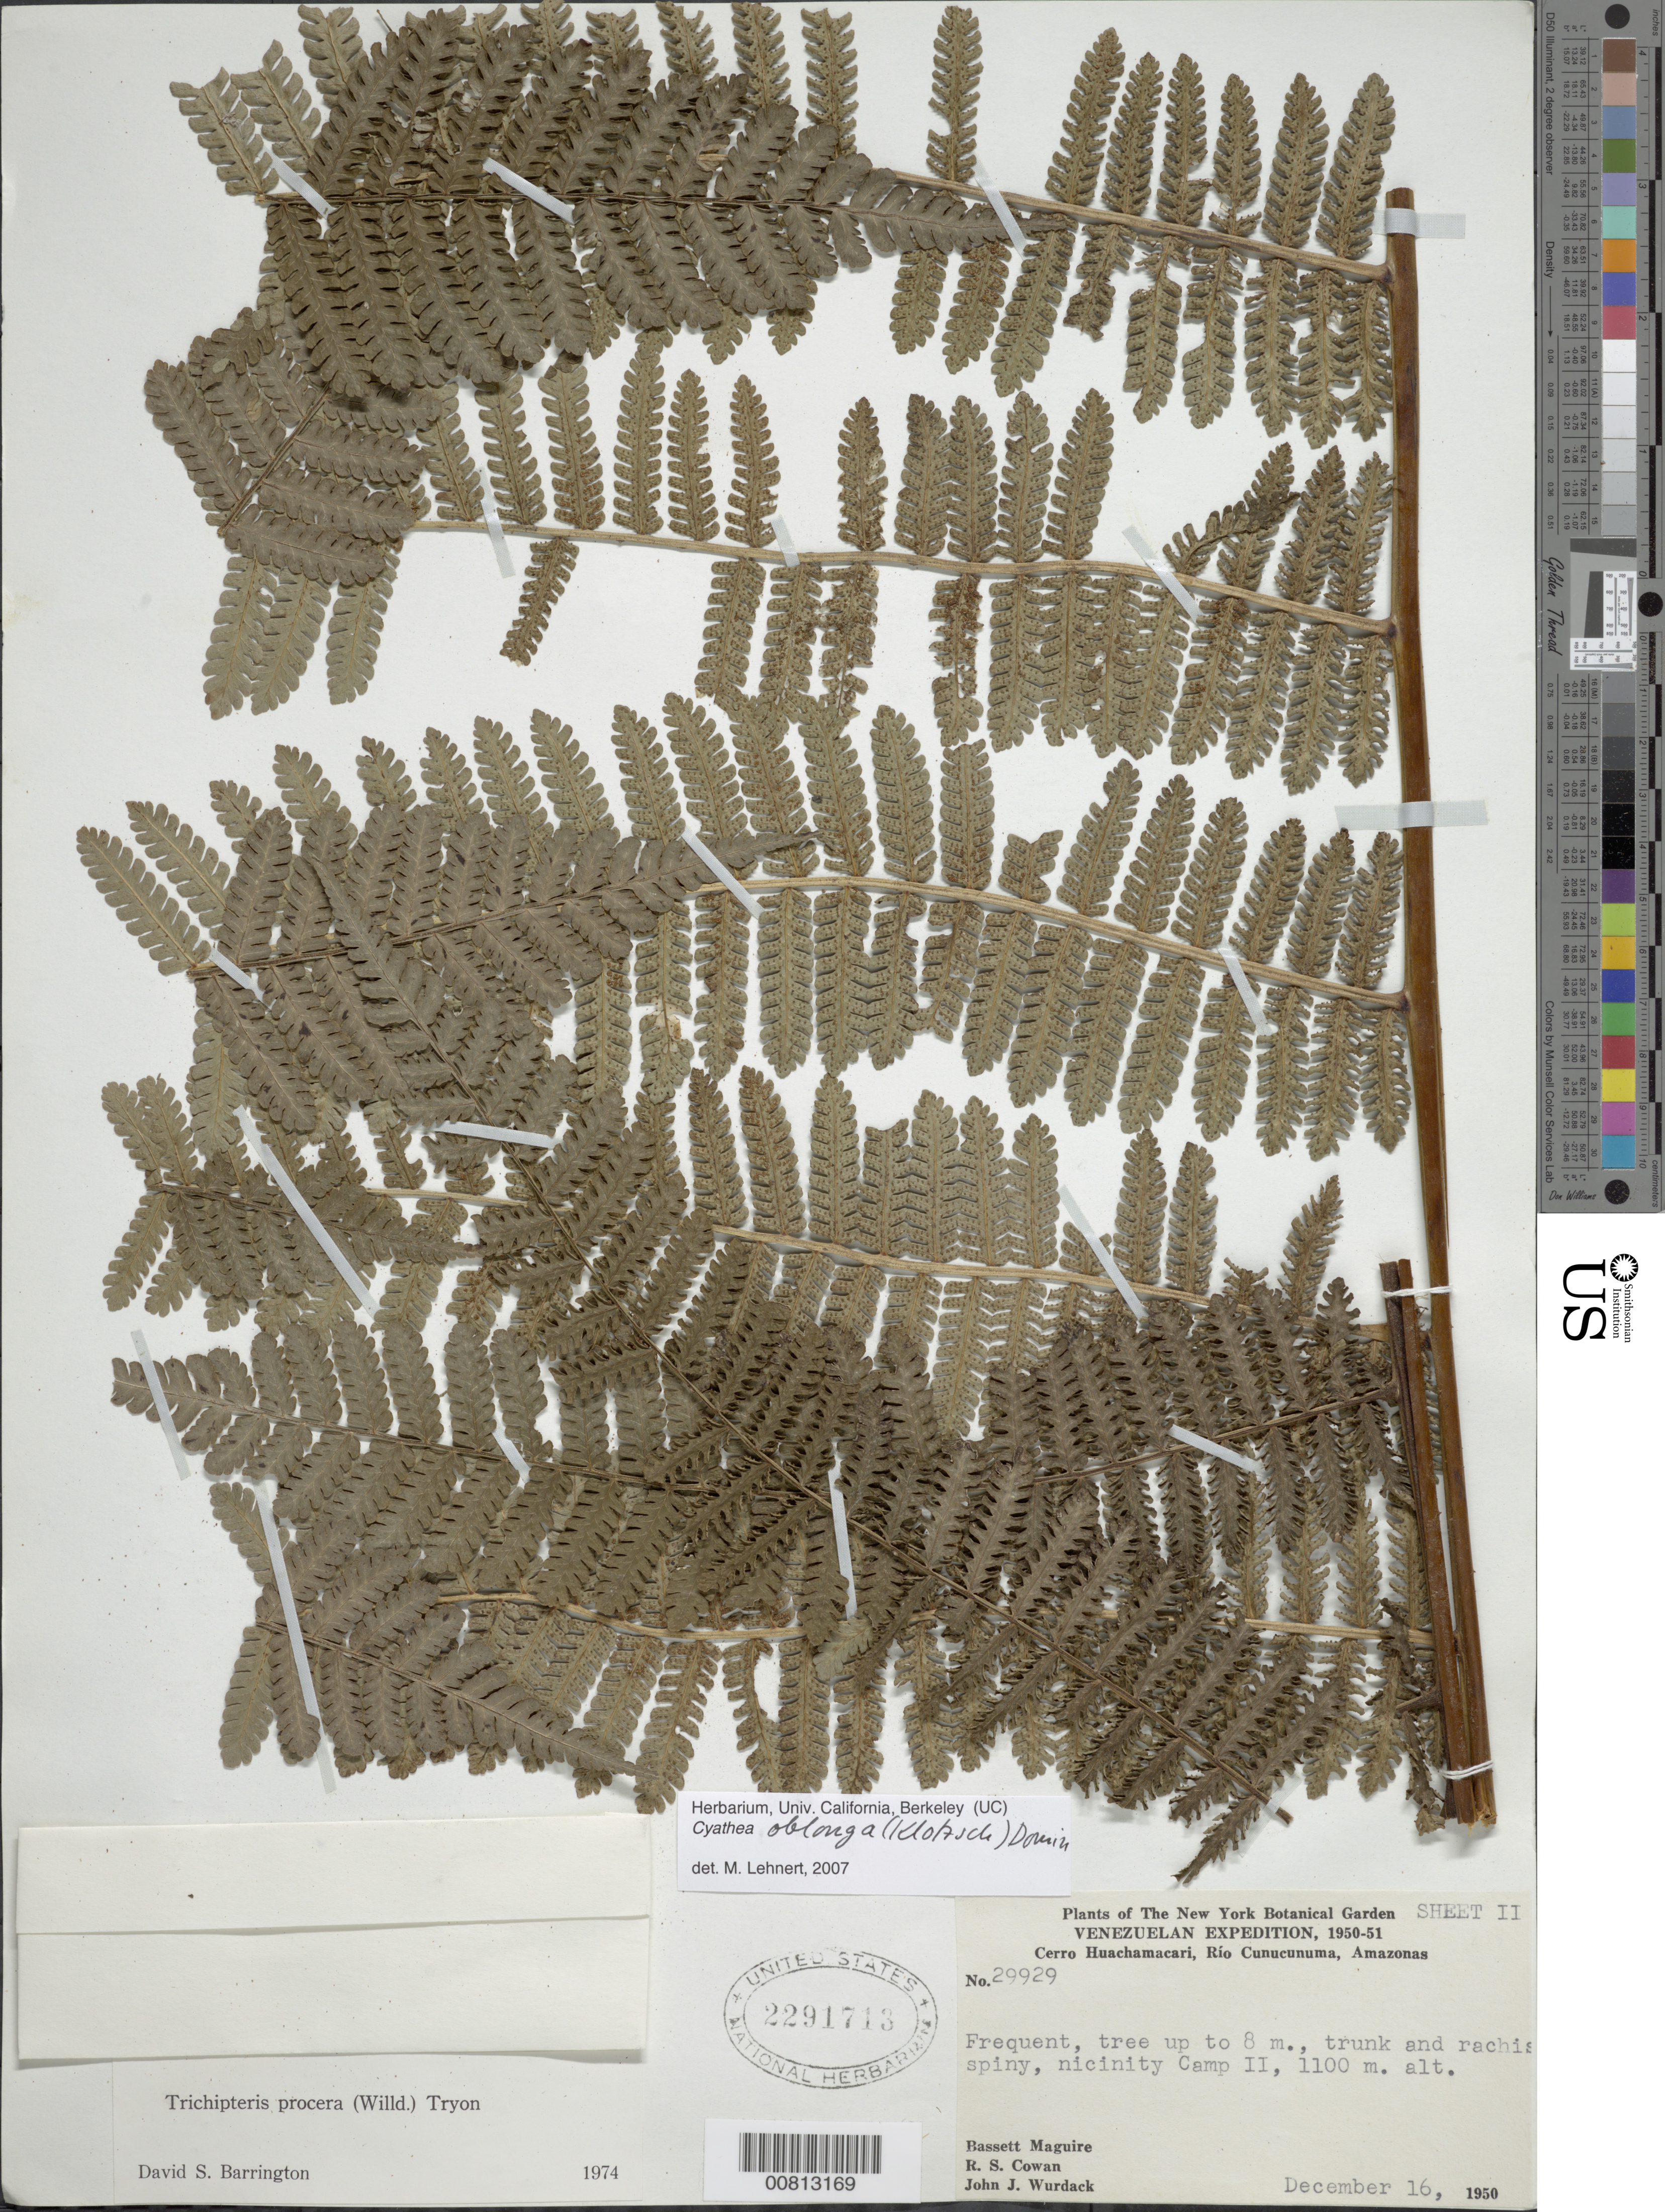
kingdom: Plantae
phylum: Tracheophyta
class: Polypodiopsida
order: Cyatheales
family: Cyatheaceae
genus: Cyathea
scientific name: Cyathea pungens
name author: (Willd.) Domin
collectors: B. Maguire, R. S. Cowan & J. J. Wurdack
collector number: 29929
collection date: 1950-12-16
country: Venezuela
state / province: Amazonas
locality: Cerro Huachamacari, Rio Cunucunuma, trunk and rachis spiny, nicinity Camp II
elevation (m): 1100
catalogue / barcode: US 2291713